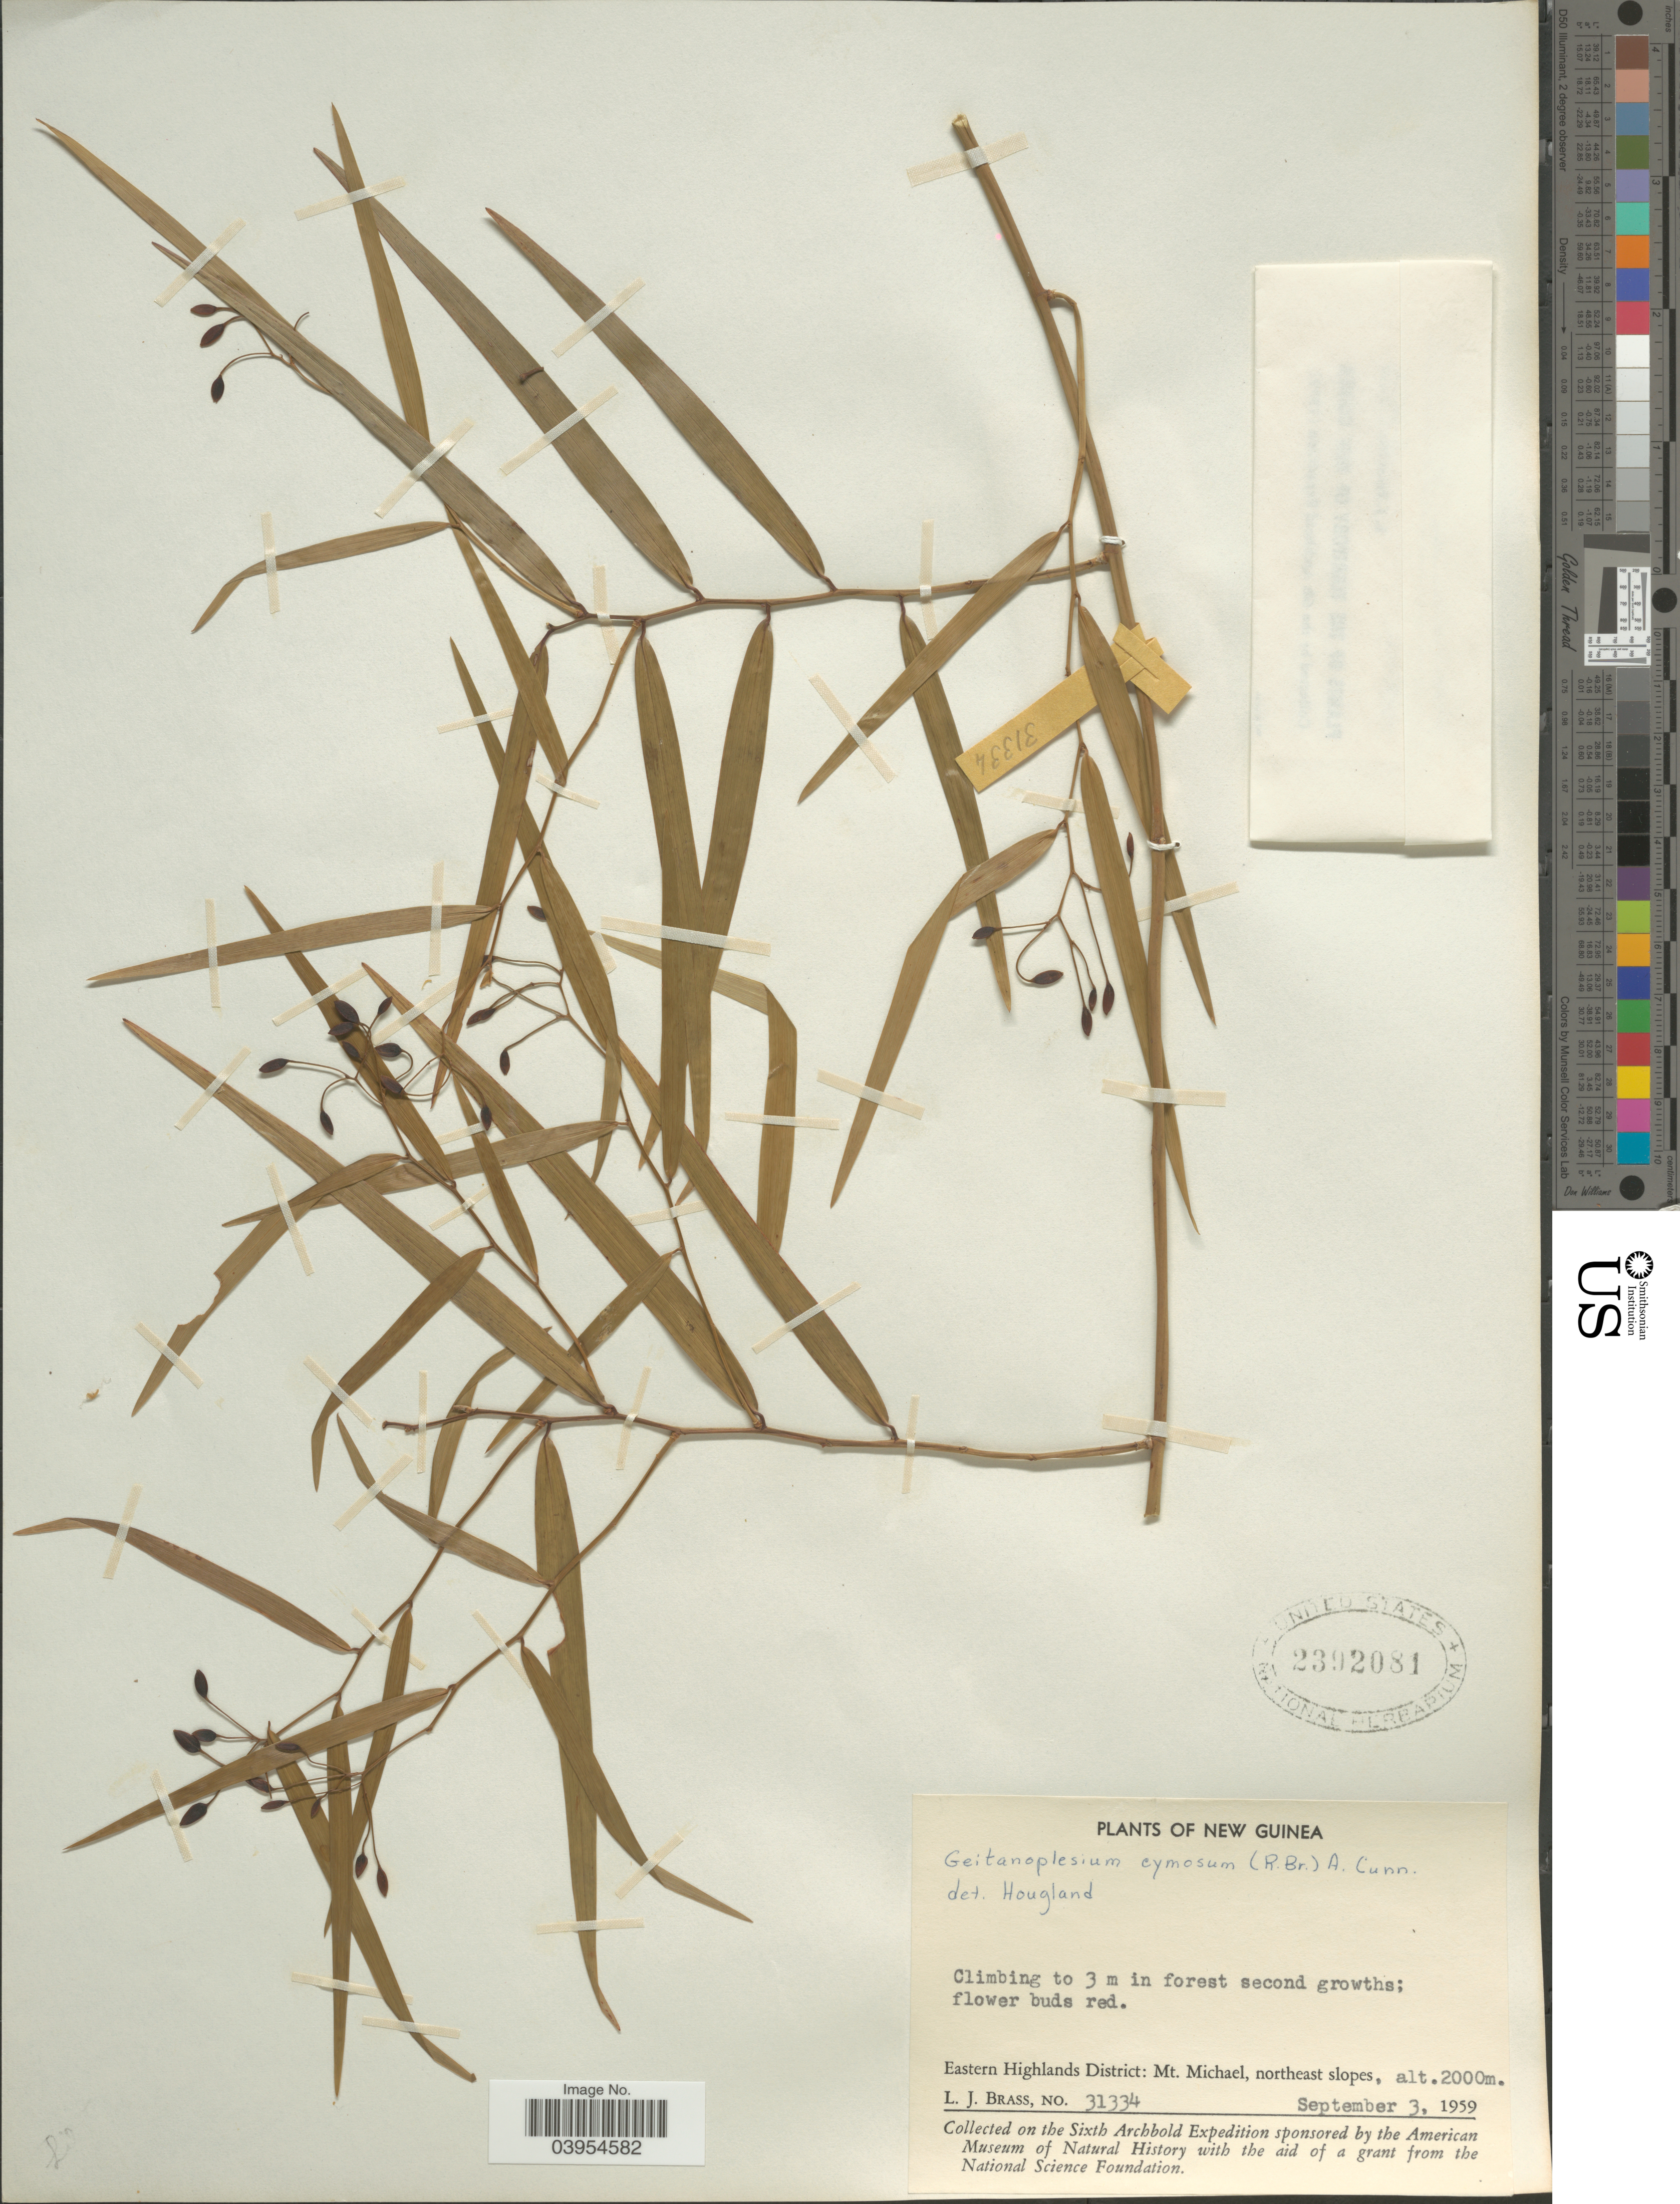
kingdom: Plantae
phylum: Tracheophyta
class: Liliopsida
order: Asparagales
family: Asphodelaceae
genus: Geitonoplesium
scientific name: Geitonoplesium cymosum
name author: (R. Br.) A. Cunn. ex Hook.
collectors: L. J. Brass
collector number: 31334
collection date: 1959-09-03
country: Papua New Guinea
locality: New Guinea. Eastern Highlands District: Mt. Michael, northeast slopes.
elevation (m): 2000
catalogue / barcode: US 2392081